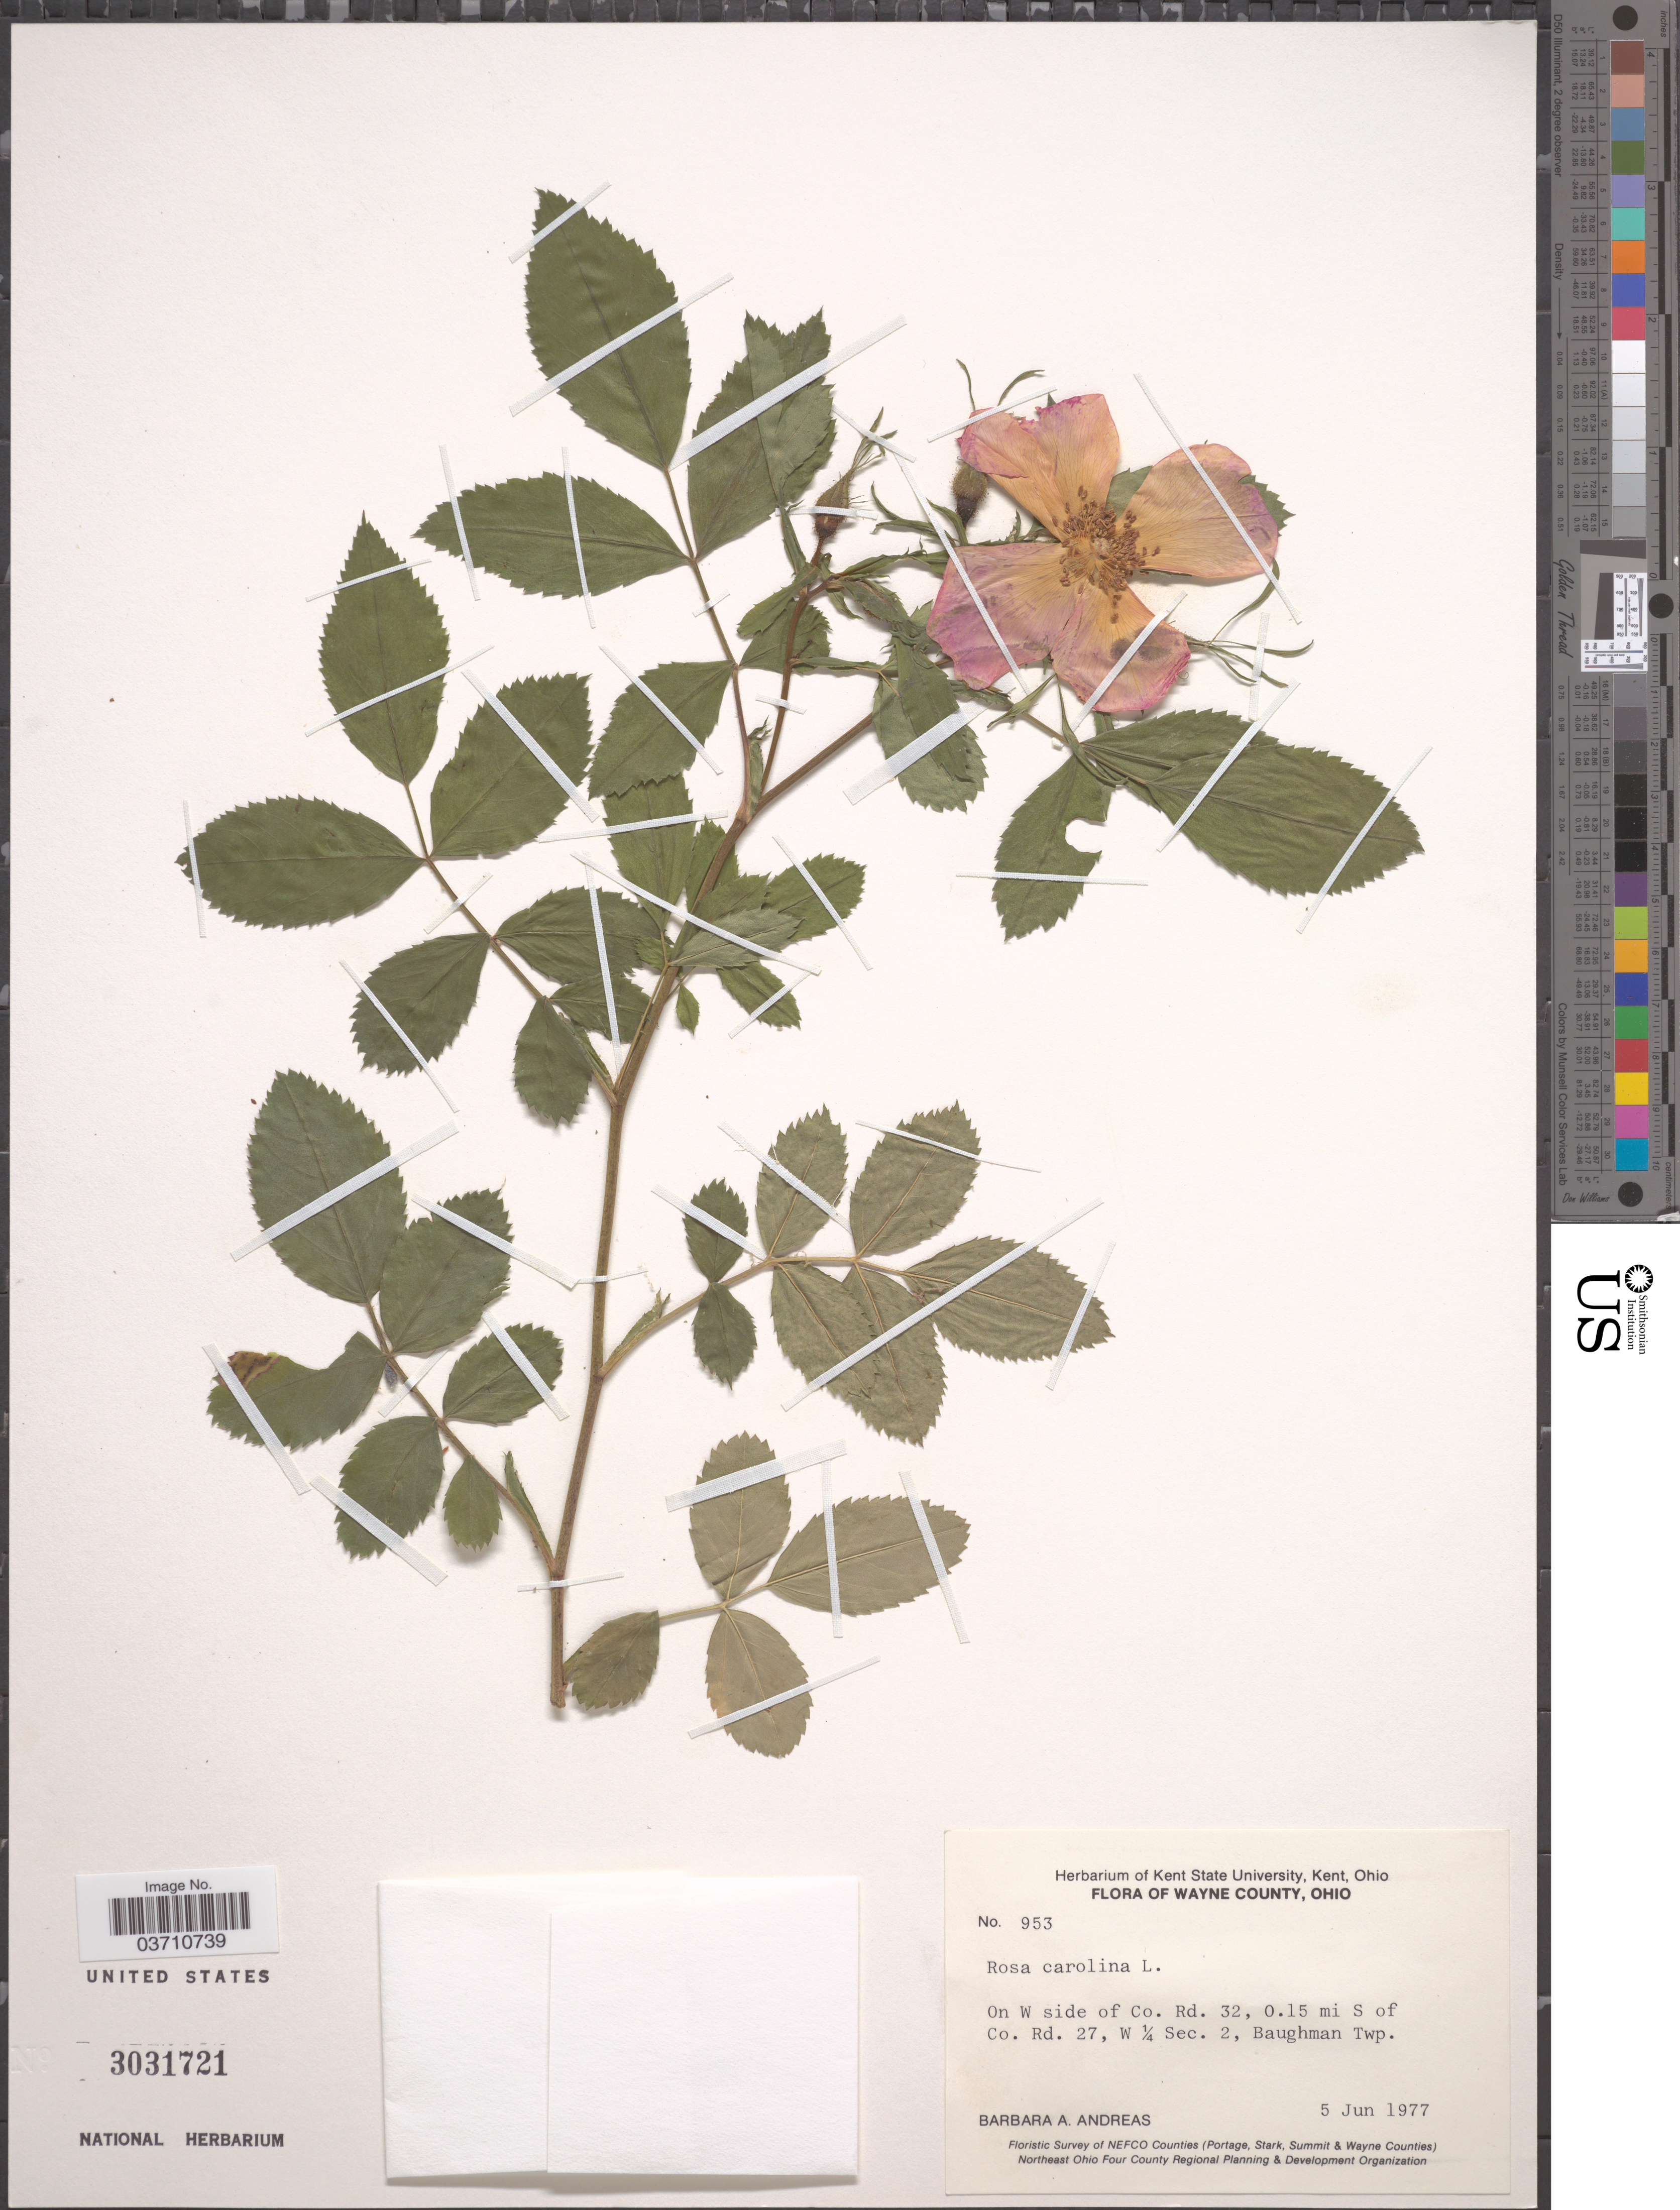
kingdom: Plantae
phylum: Tracheophyta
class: Magnoliopsida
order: Rosales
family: Rosaceae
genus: Rosa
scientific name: Rosa carolina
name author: L.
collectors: B. A. Andreas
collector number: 953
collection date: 1977-06-05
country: United States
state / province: Ohio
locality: Wayne County. On W side of Co. Rd. 32, 0.15 mi S of Co. Rd. 27, W ¼ Sec. 2, Baughman Twp.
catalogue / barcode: US 3031721